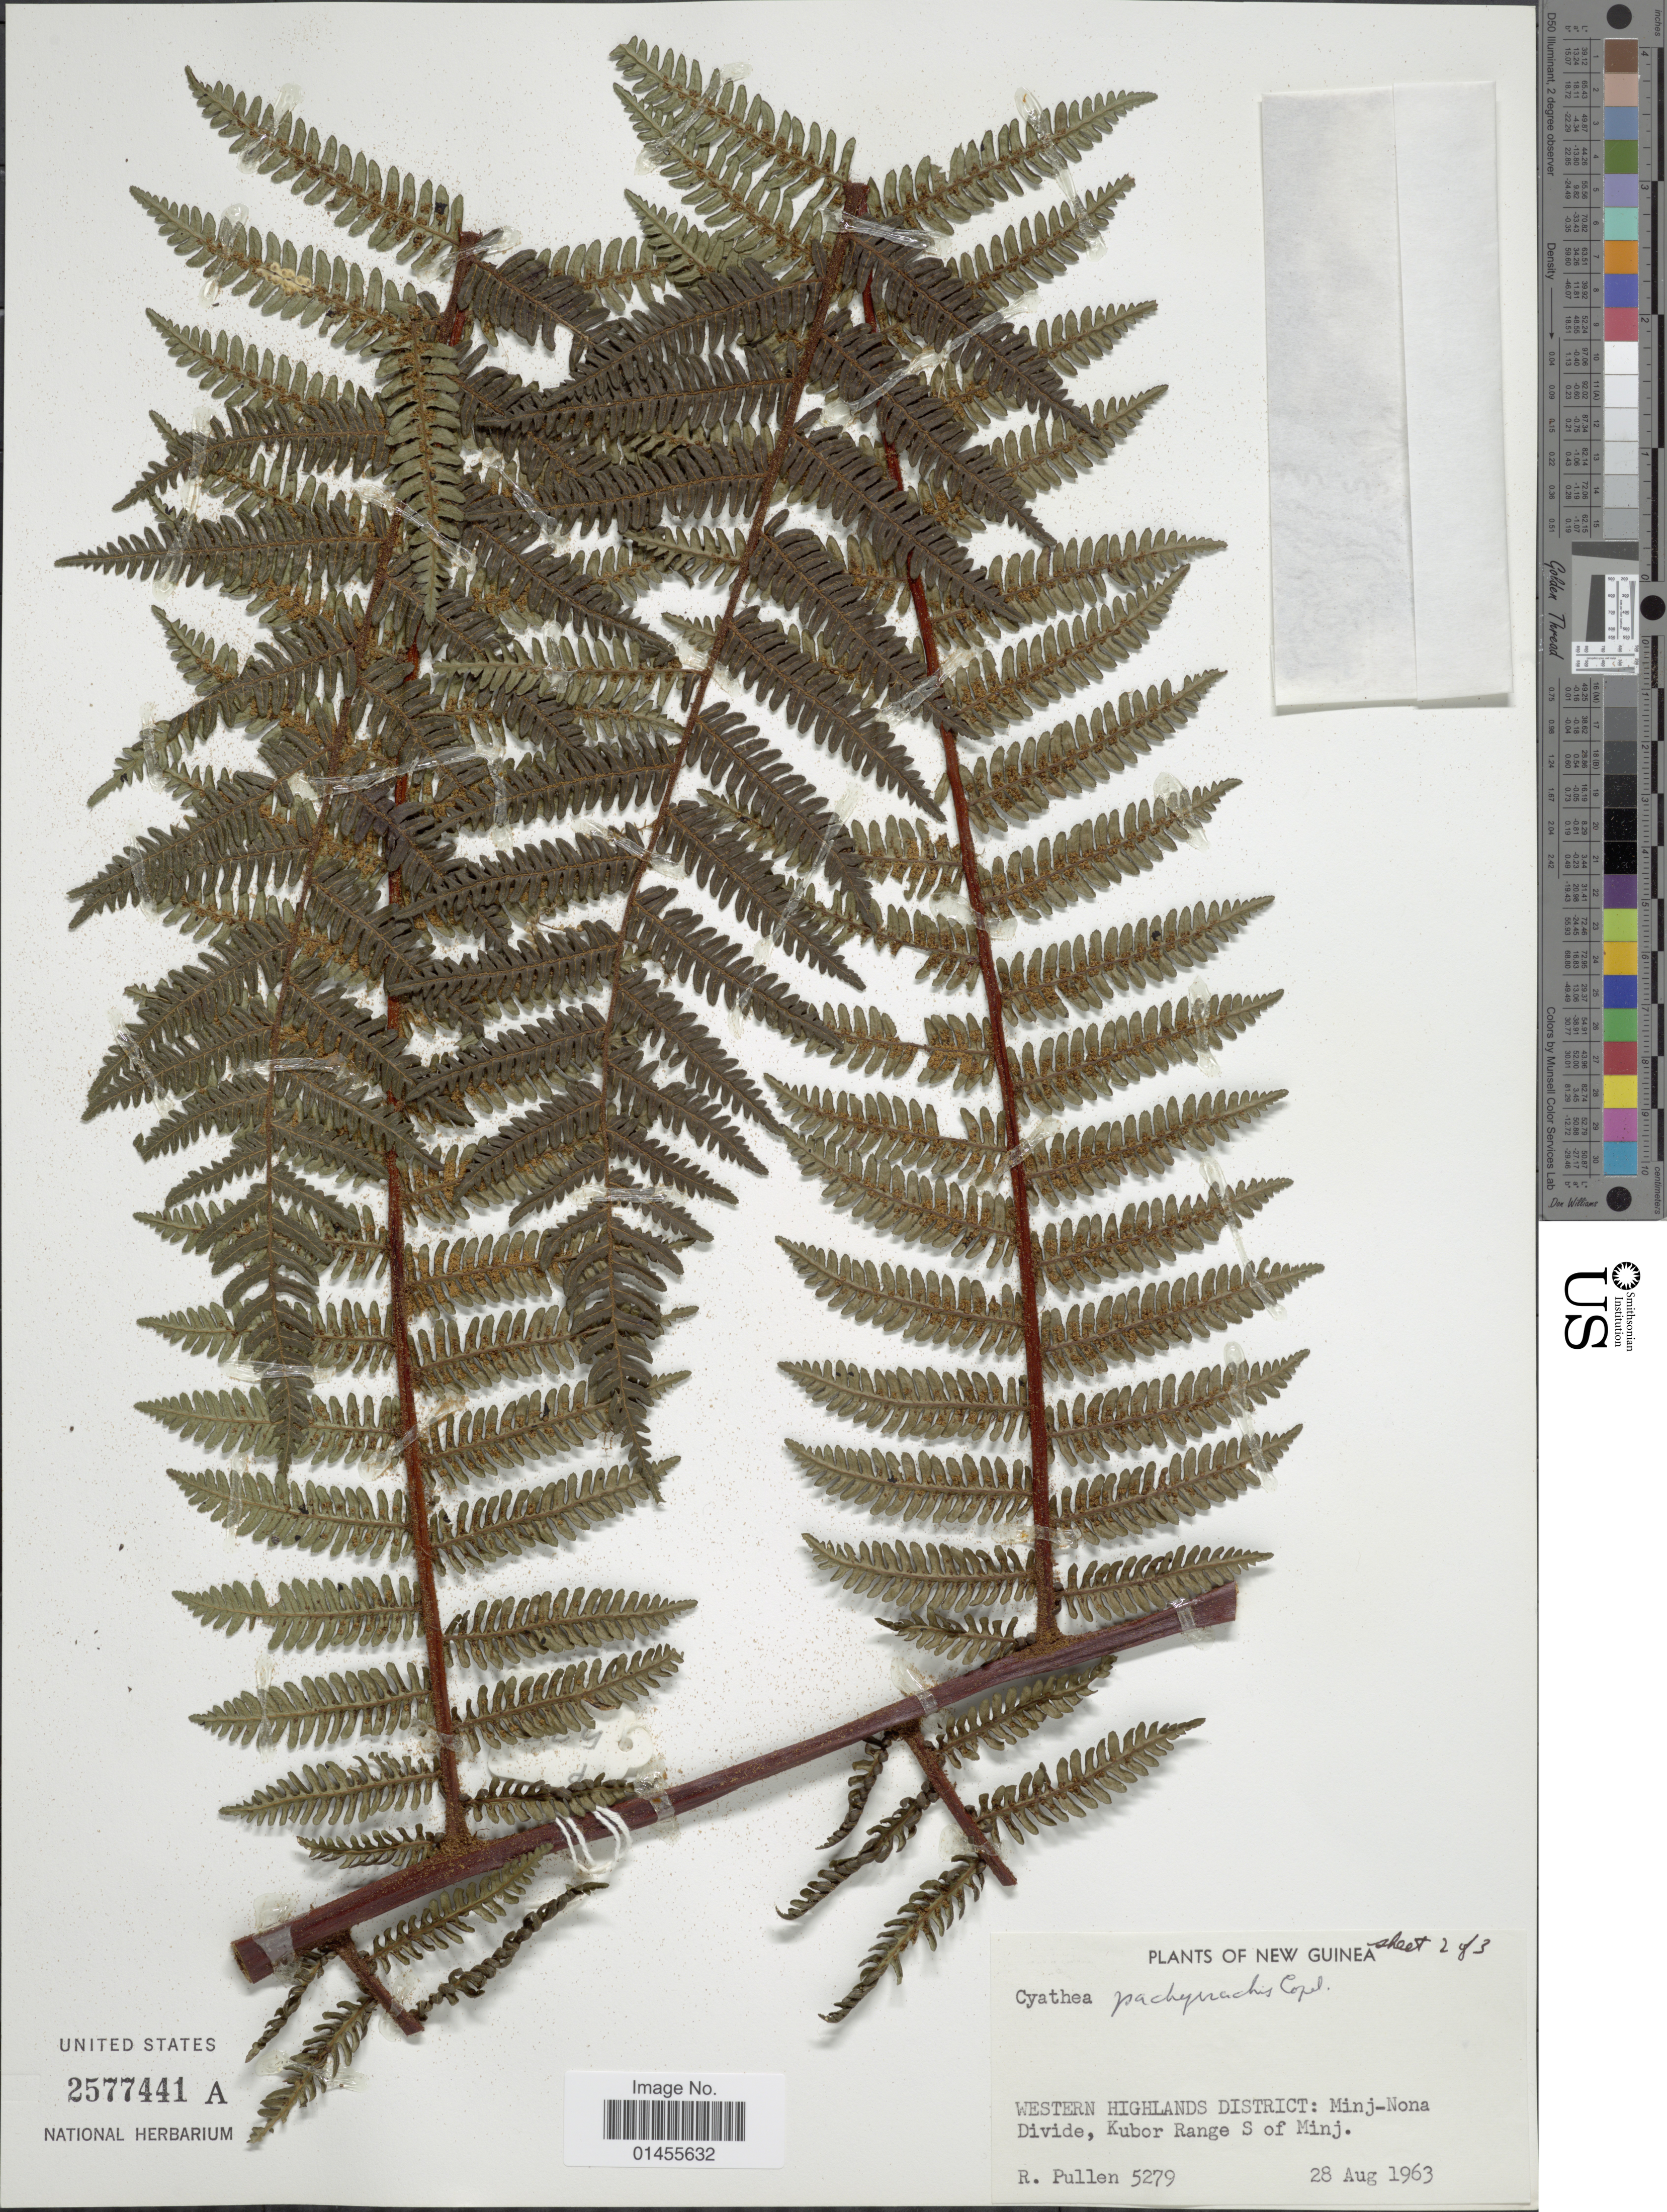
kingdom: Plantae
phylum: Tracheophyta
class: Polypodiopsida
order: Cyatheales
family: Cyatheaceae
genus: Alsophila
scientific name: Alsophila pachyrrhachis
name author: (Copel.) R.M. Tryon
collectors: R. Pullen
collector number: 5279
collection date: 1963-08-28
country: Papua New Guinea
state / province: Western Highlands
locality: New Guinea. Western Highlands District: Minj-Nona Divide, Kubor Range S of Minj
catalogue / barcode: US 2577441A